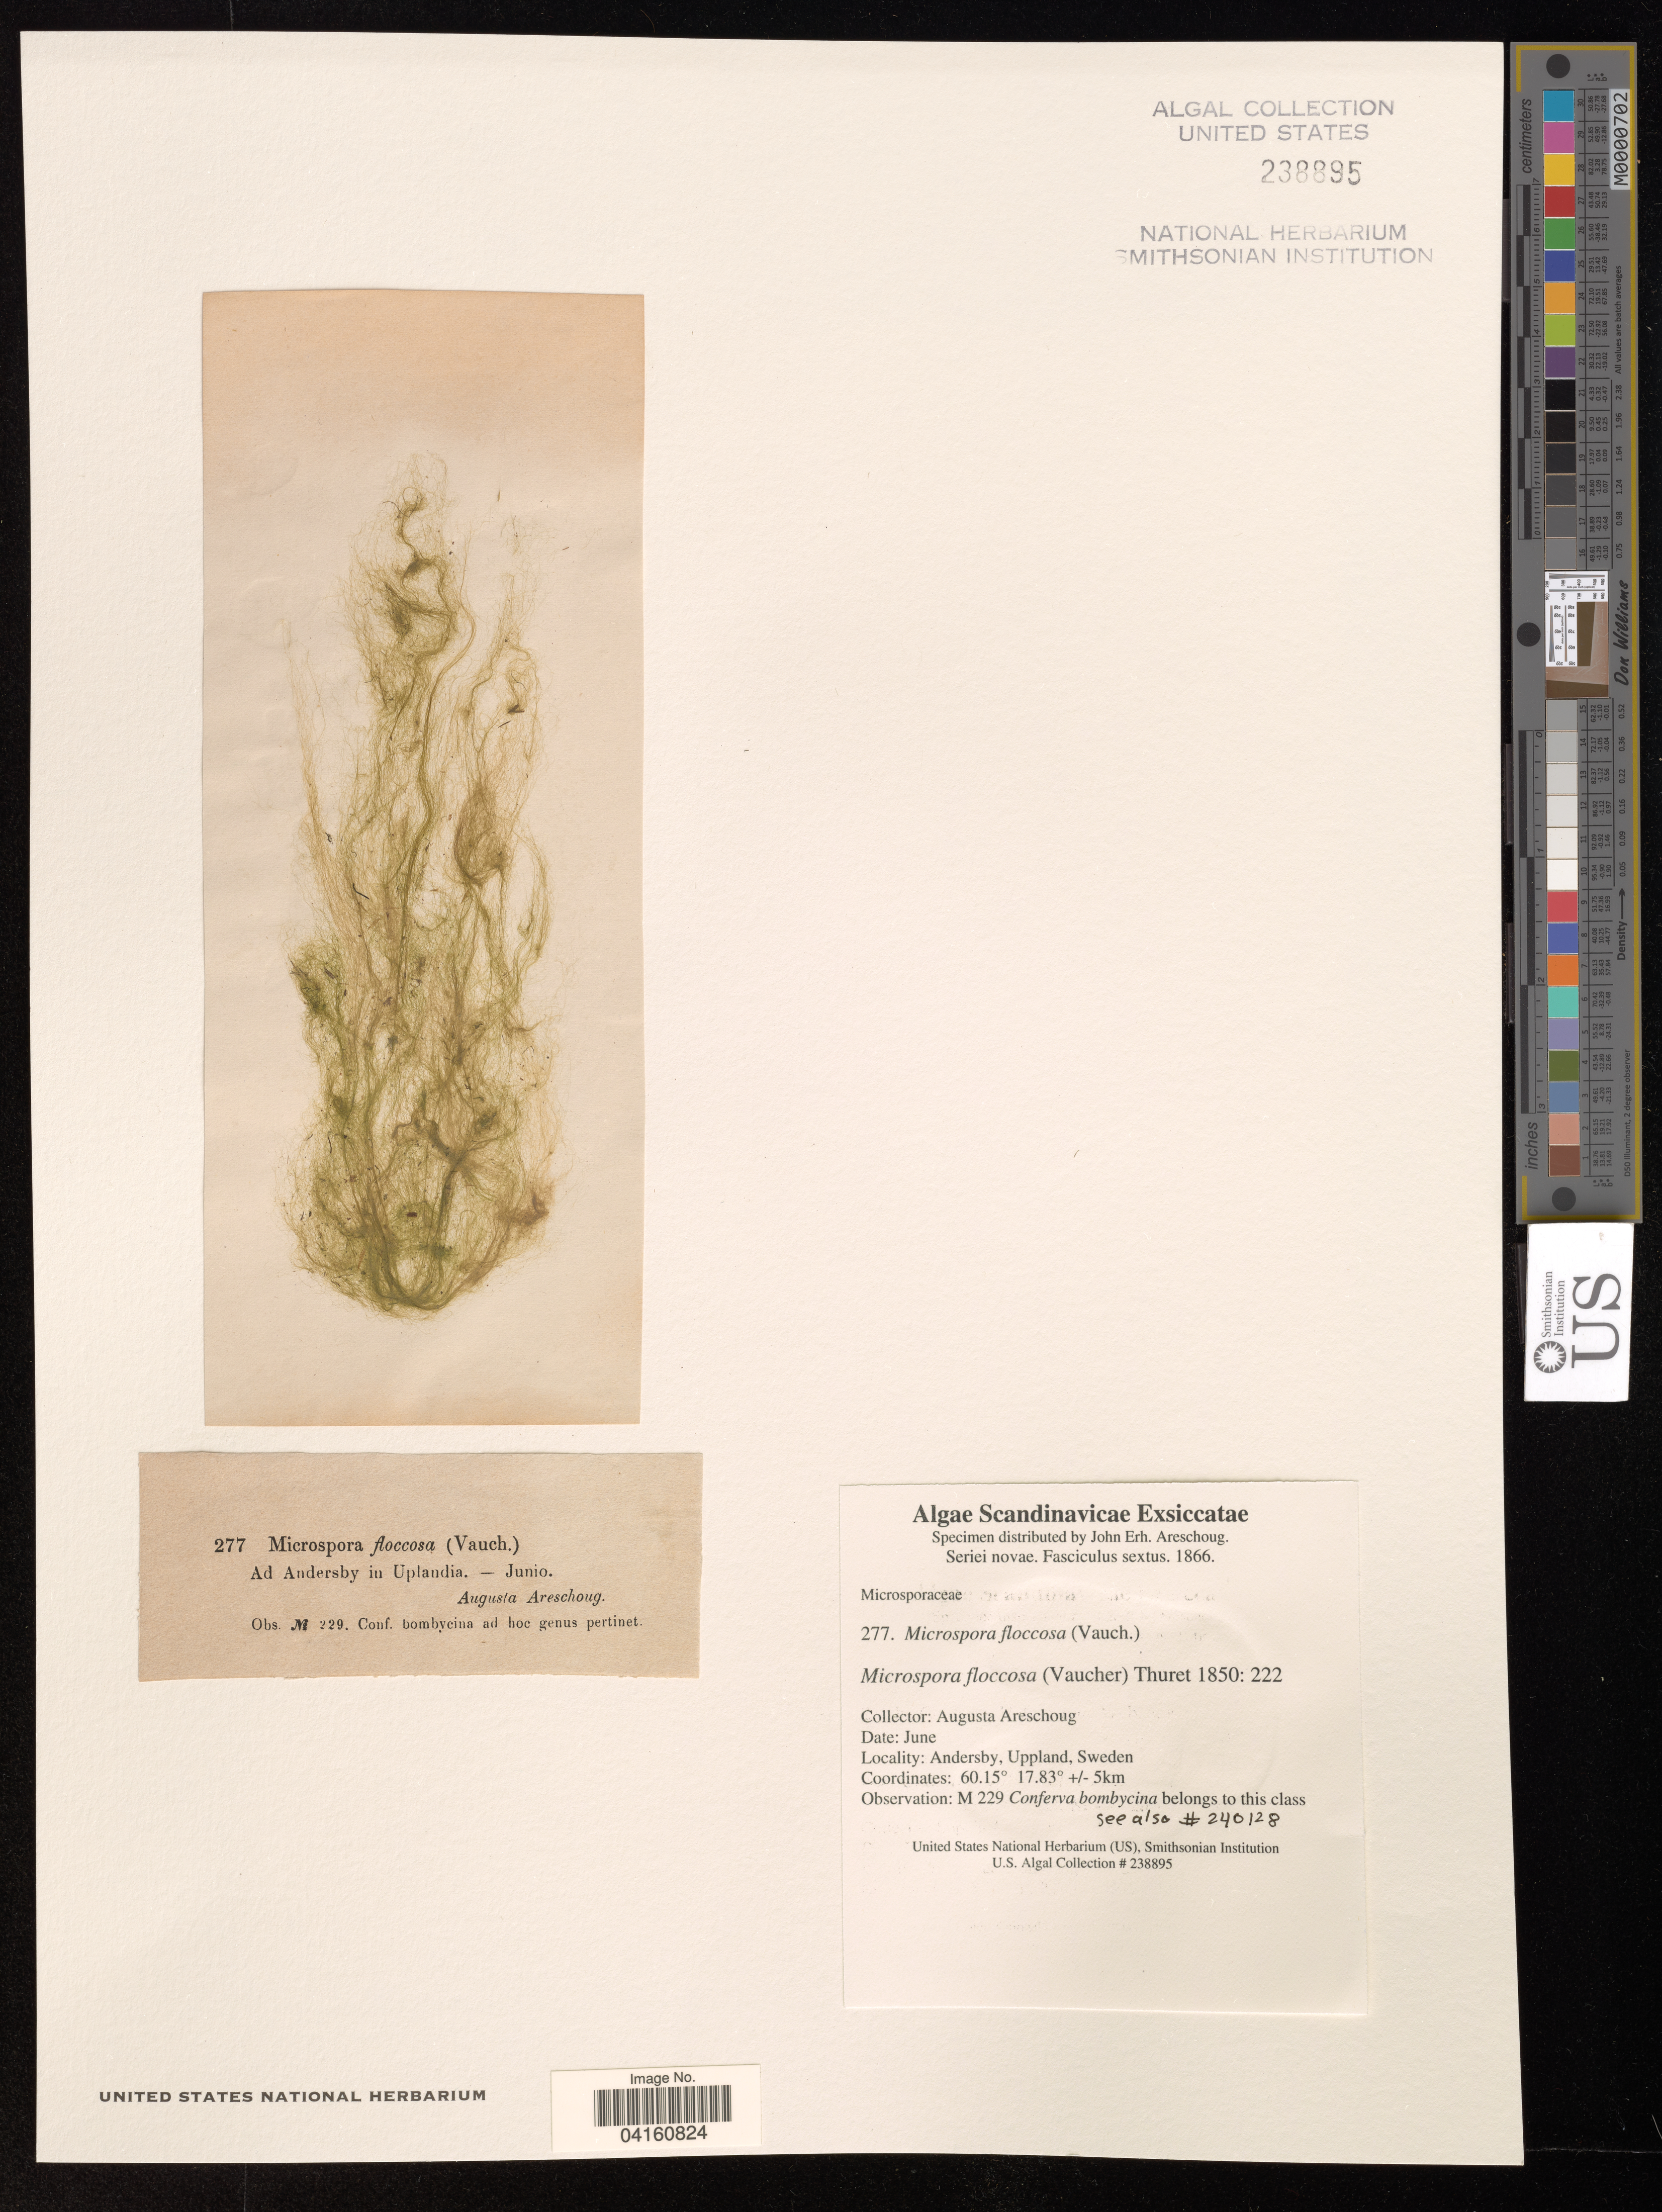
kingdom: Plantae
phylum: Chlorophyta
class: Chlorophyceae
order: Sphaeropleales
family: Microsporaceae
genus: Microspora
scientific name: Microspora floccosa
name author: (Vauch.) Thur.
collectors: A. Areschoug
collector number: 277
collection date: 1866-06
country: Sweden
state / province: Uppsala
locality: Andersby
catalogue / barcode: US 238895